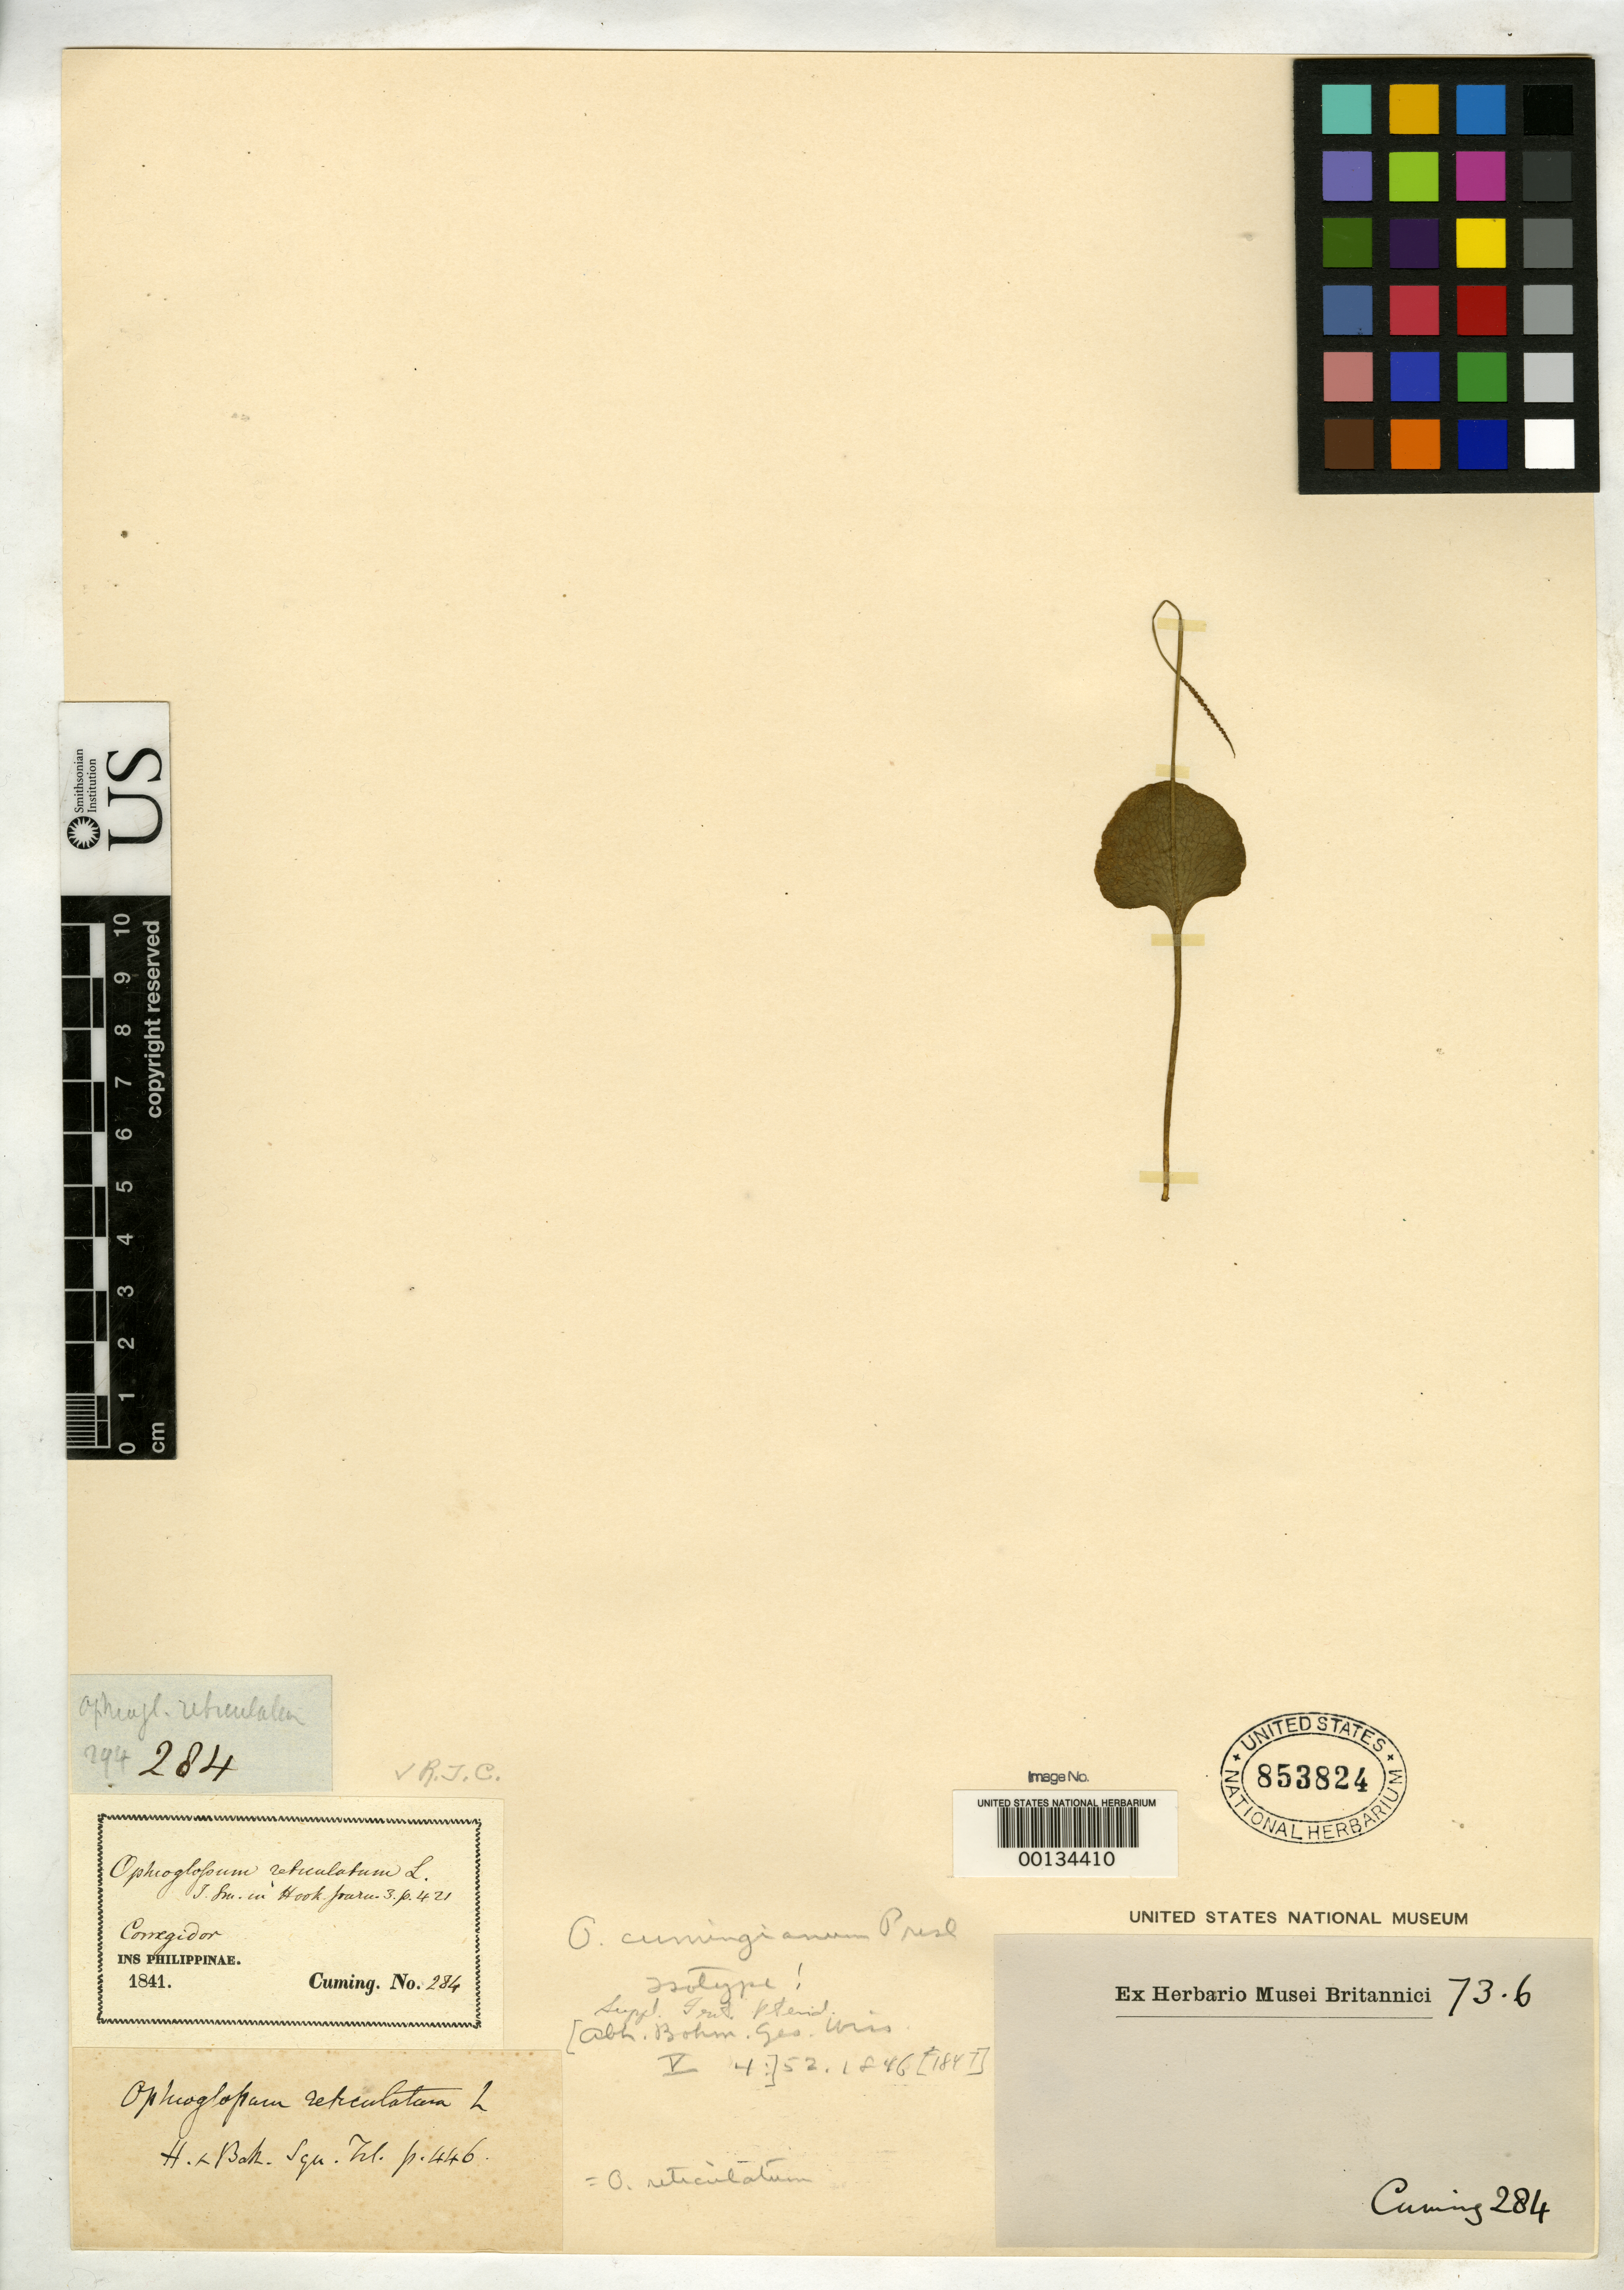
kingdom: Plantae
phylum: Tracheophyta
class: Polypodiopsida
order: Ophioglossales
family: Ophioglossaceae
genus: Ophioglossum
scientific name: Ophioglossum cumingianum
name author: C. Presl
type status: Isotype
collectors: H. Cuming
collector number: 284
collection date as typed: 1841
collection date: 1841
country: Philippines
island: Luzon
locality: Corregidor.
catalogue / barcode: US 853824